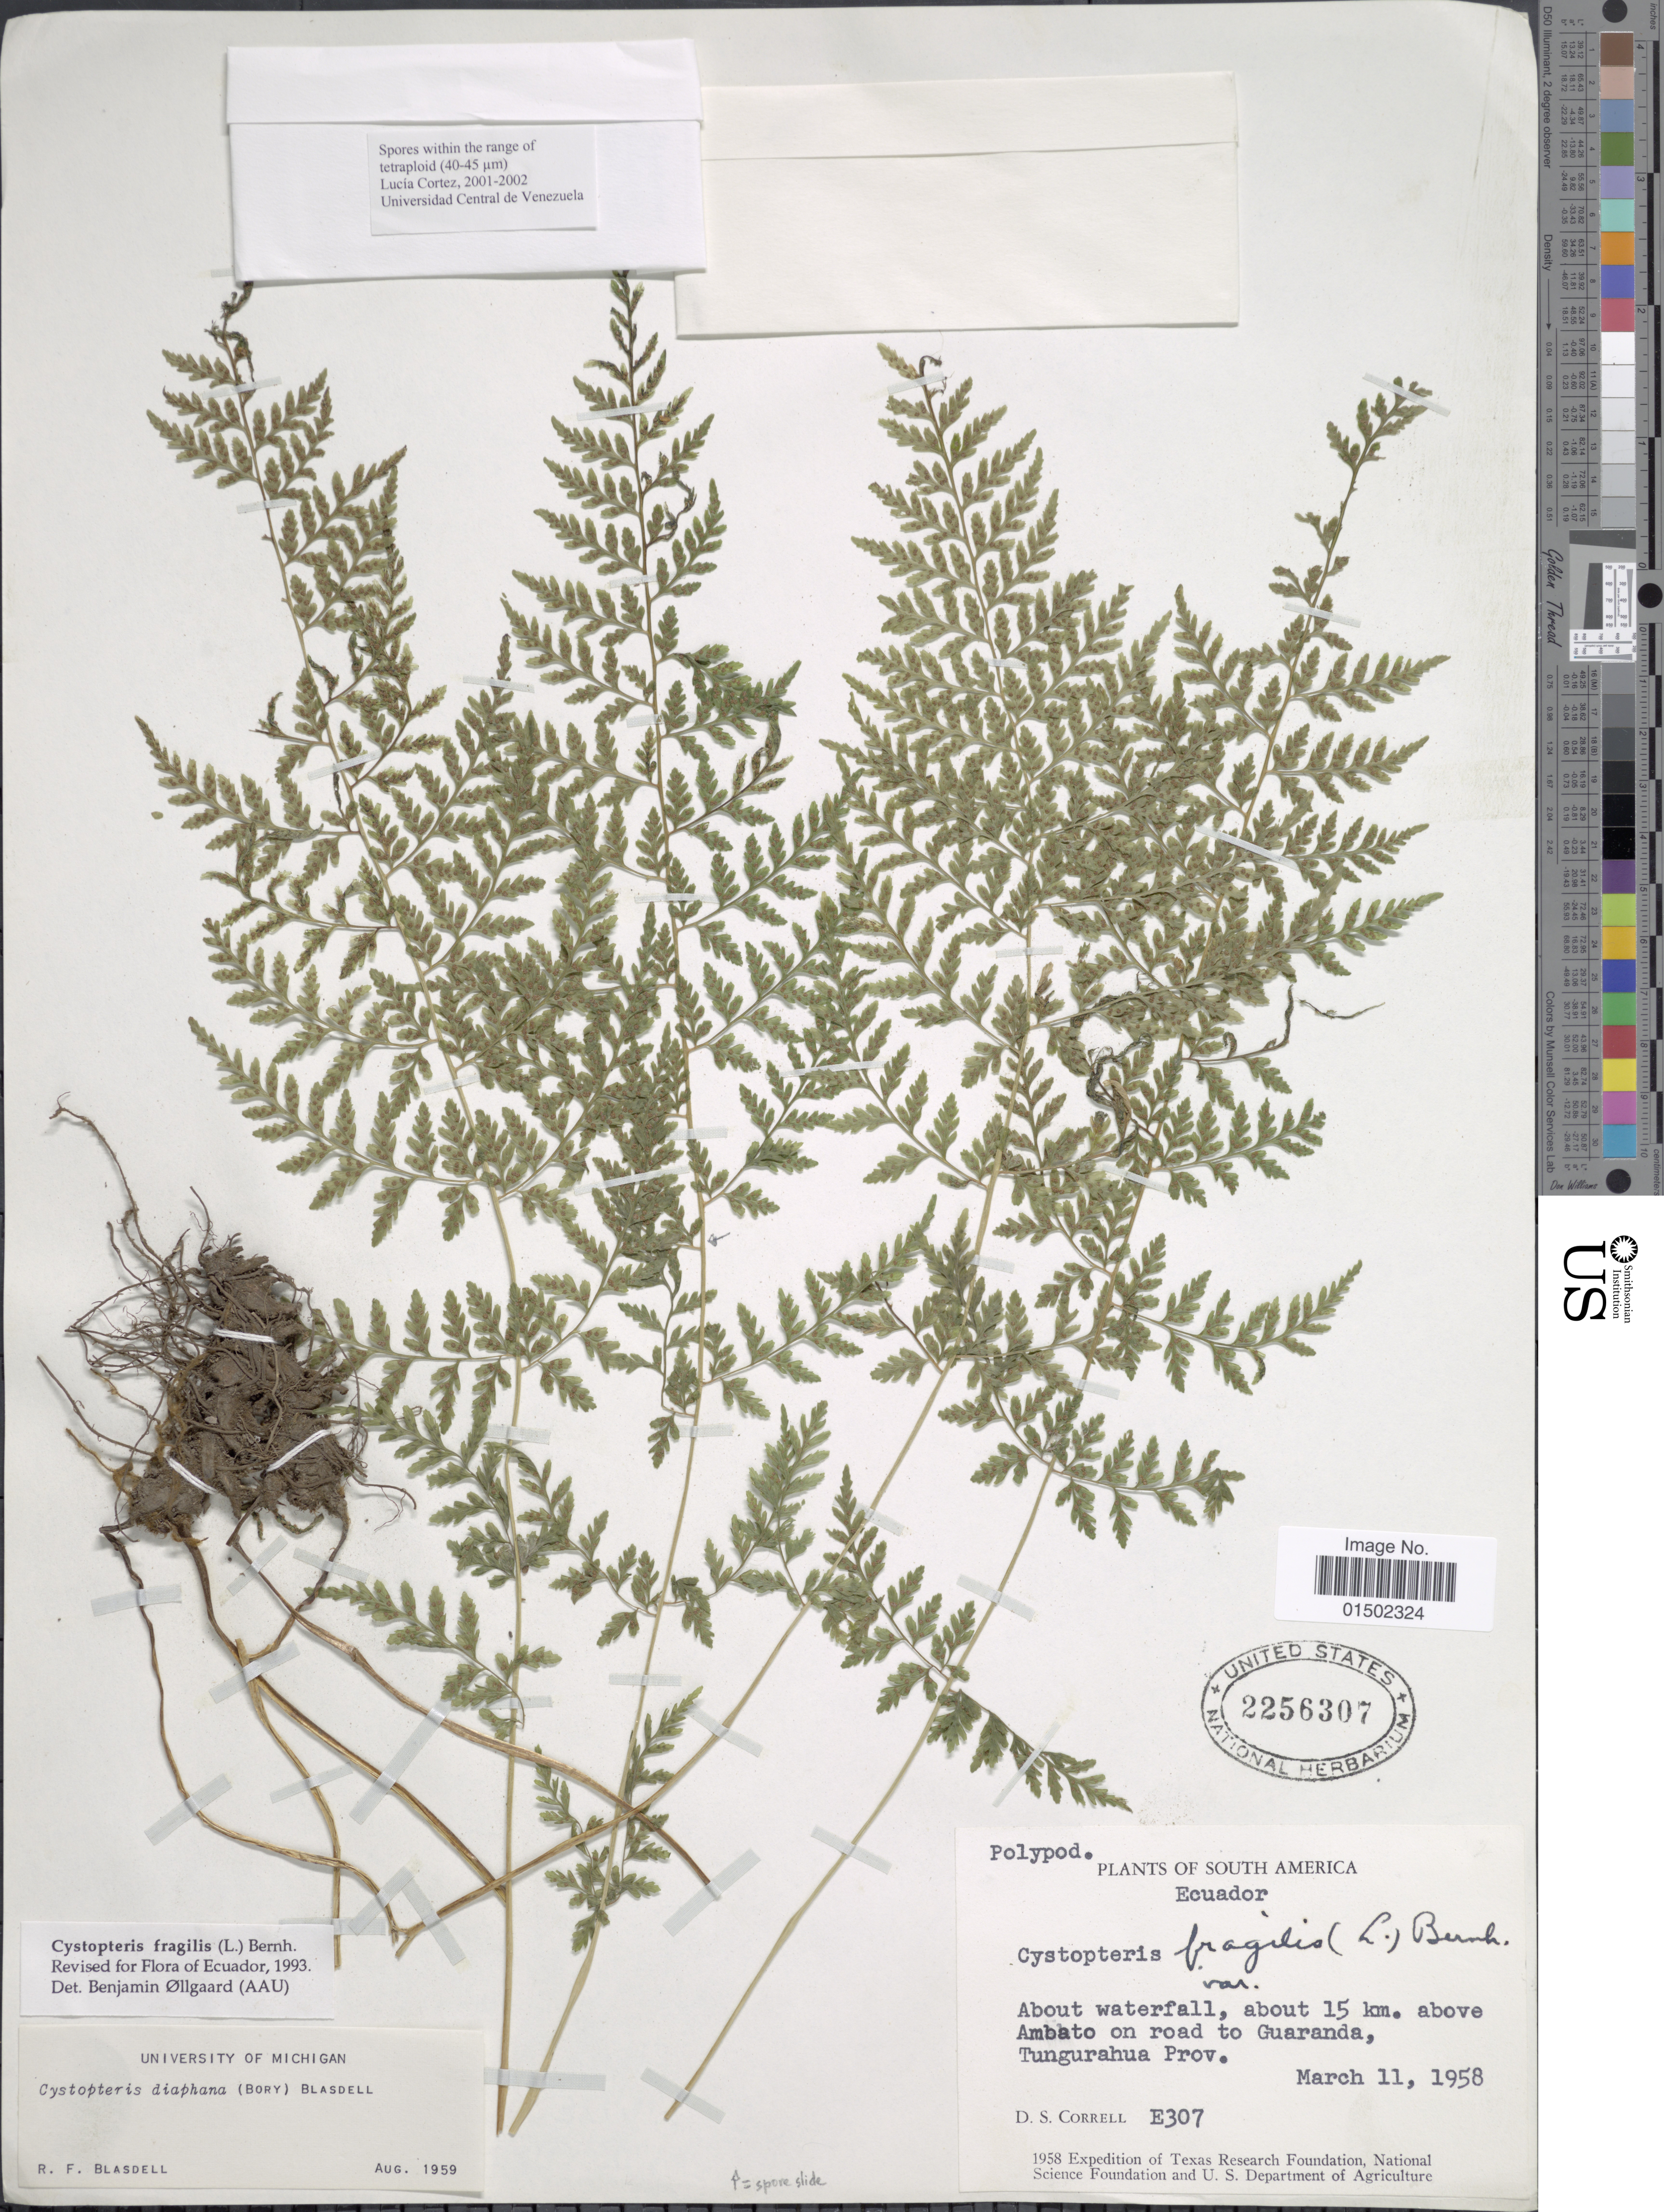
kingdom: Plantae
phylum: Tracheophyta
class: Polypodiopsida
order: Polypodiales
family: Cystopteridaceae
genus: Cystopteris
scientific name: Cystopteris fragilis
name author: (L.) Bernh.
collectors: D. S. Correll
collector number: E307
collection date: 1958-03-11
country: Ecuador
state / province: Tungurahua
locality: South America. About waterfall, about 15 km. above Ambato on road to Guaranda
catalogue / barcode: US 2256307